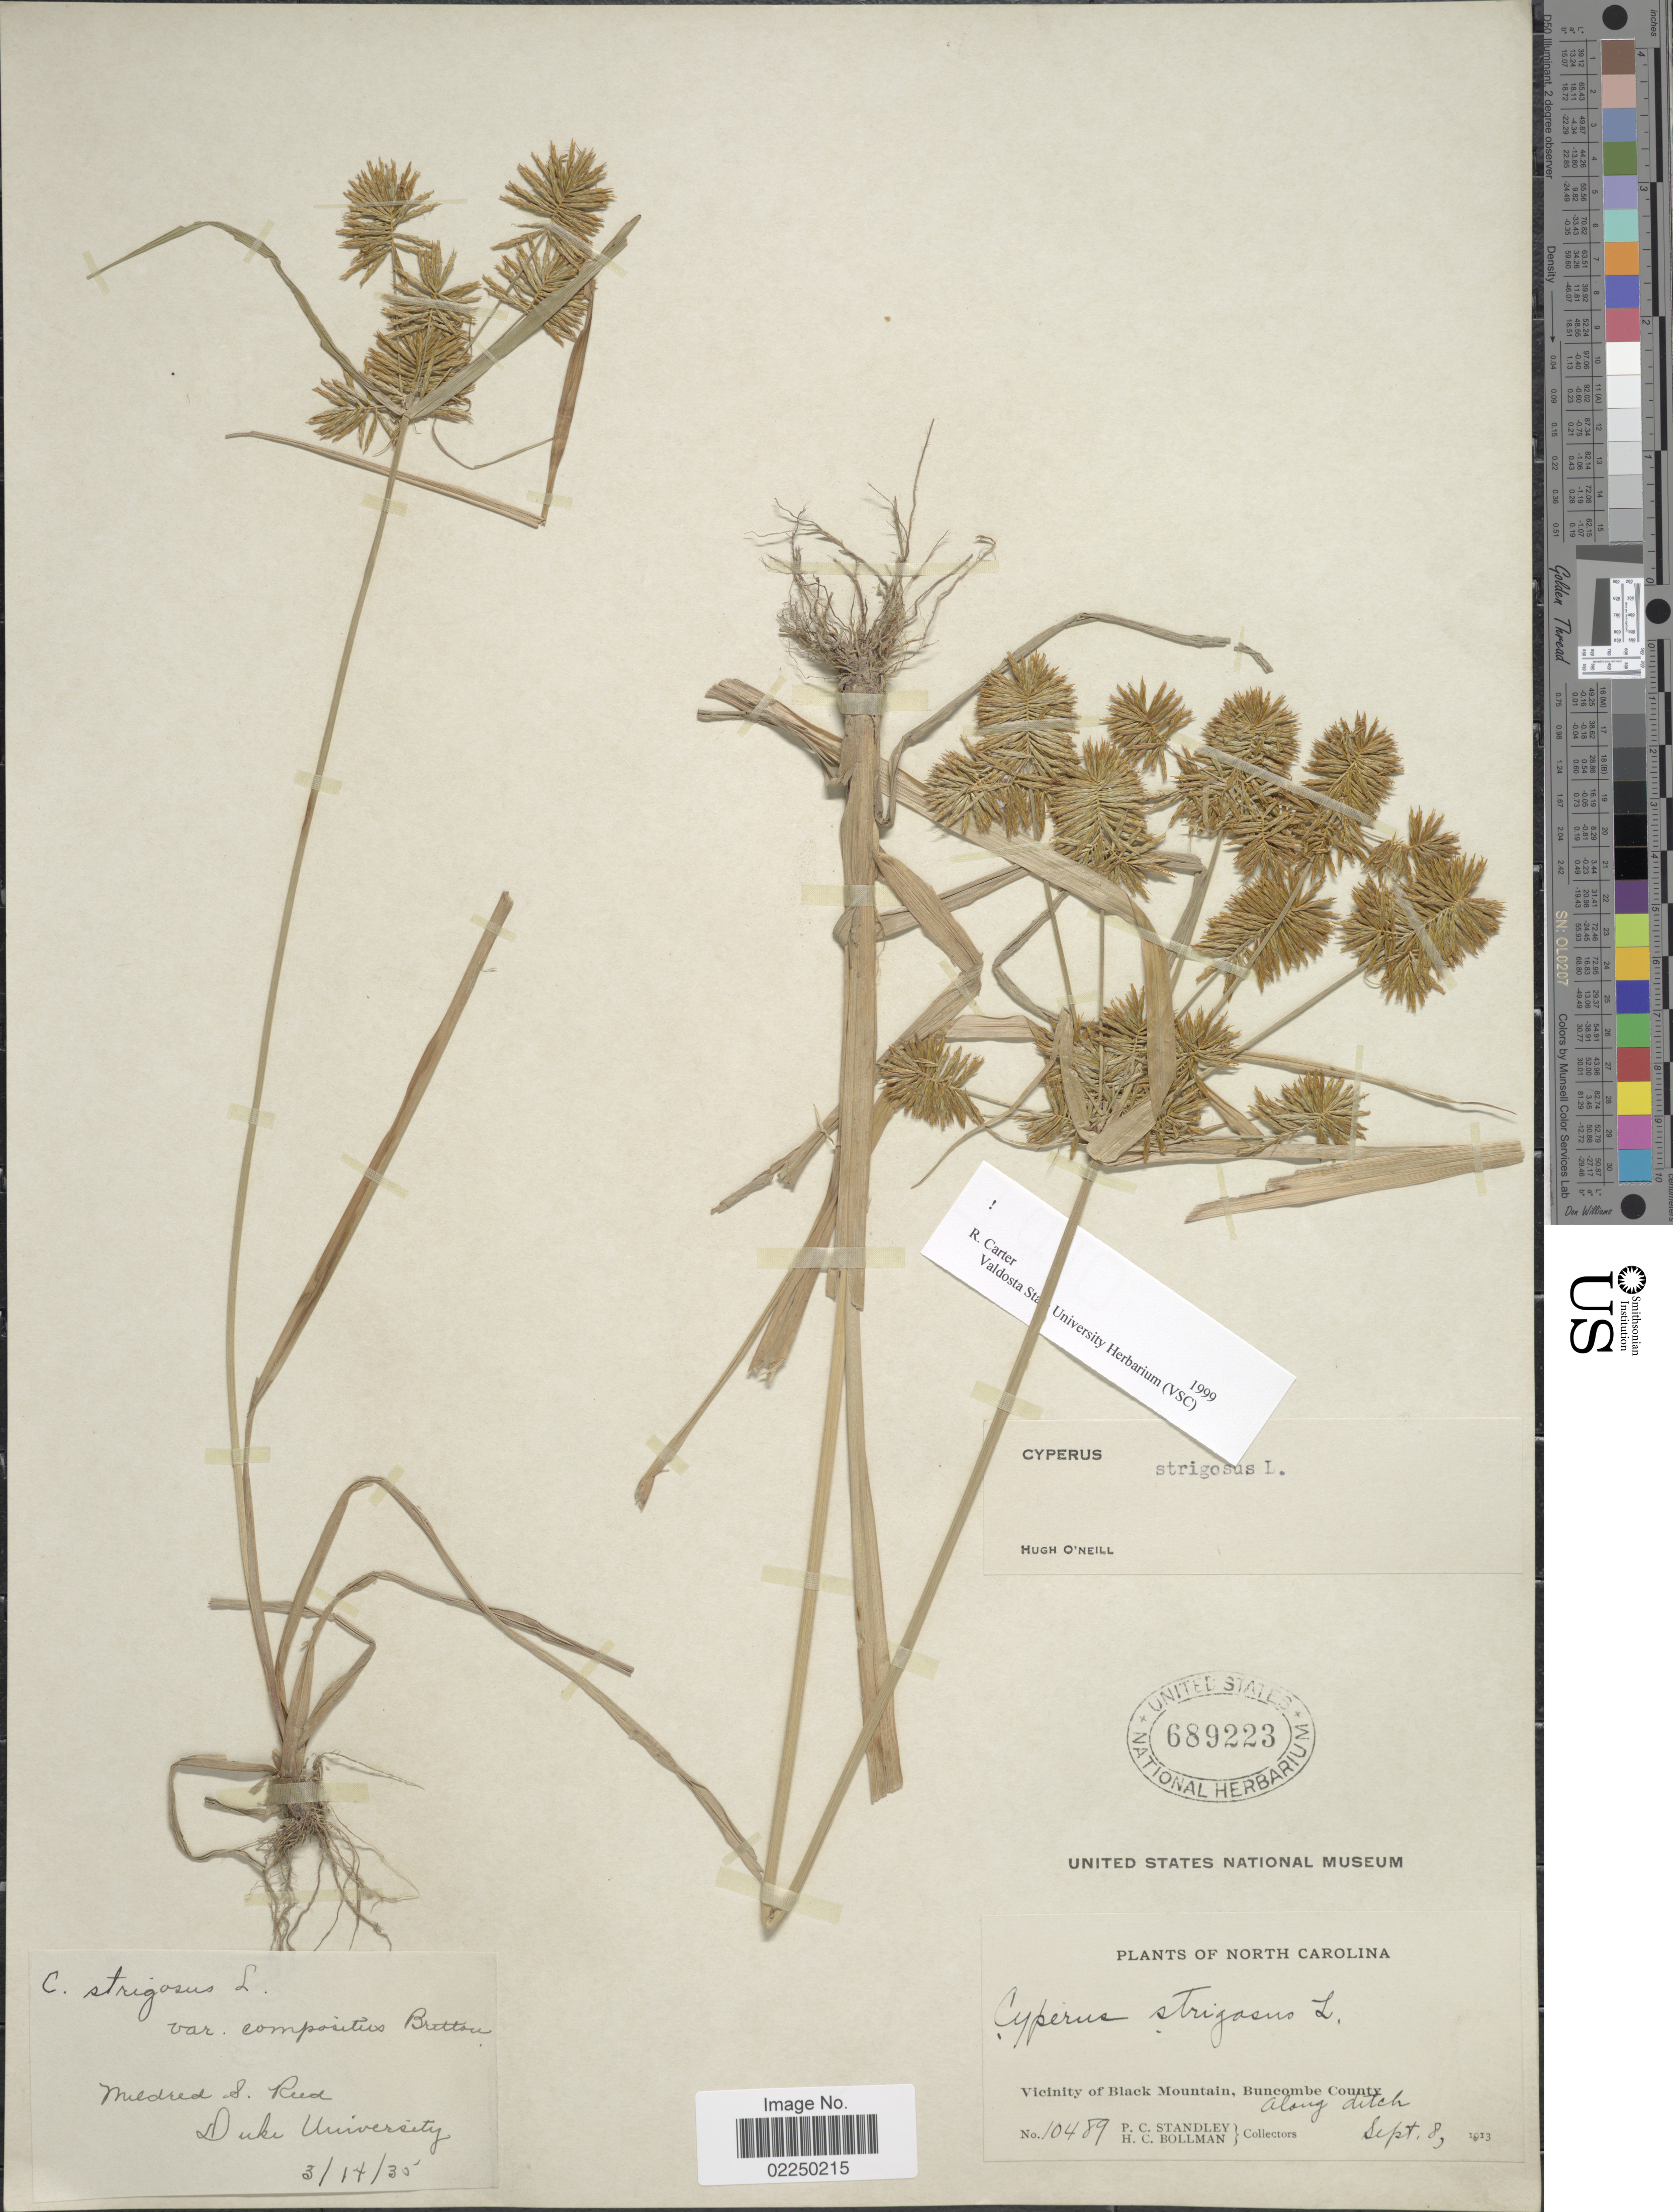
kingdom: Plantae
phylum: Tracheophyta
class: Liliopsida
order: Poales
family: Cyperaceae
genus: Cyperus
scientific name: Cyperus strigosus L.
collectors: P. C. Standley & H. C. Bollman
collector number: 10489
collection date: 1913-09-08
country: United States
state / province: North Carolina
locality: Vicinity of Black Mountain, Buncome County, along ditch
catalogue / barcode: US 689223